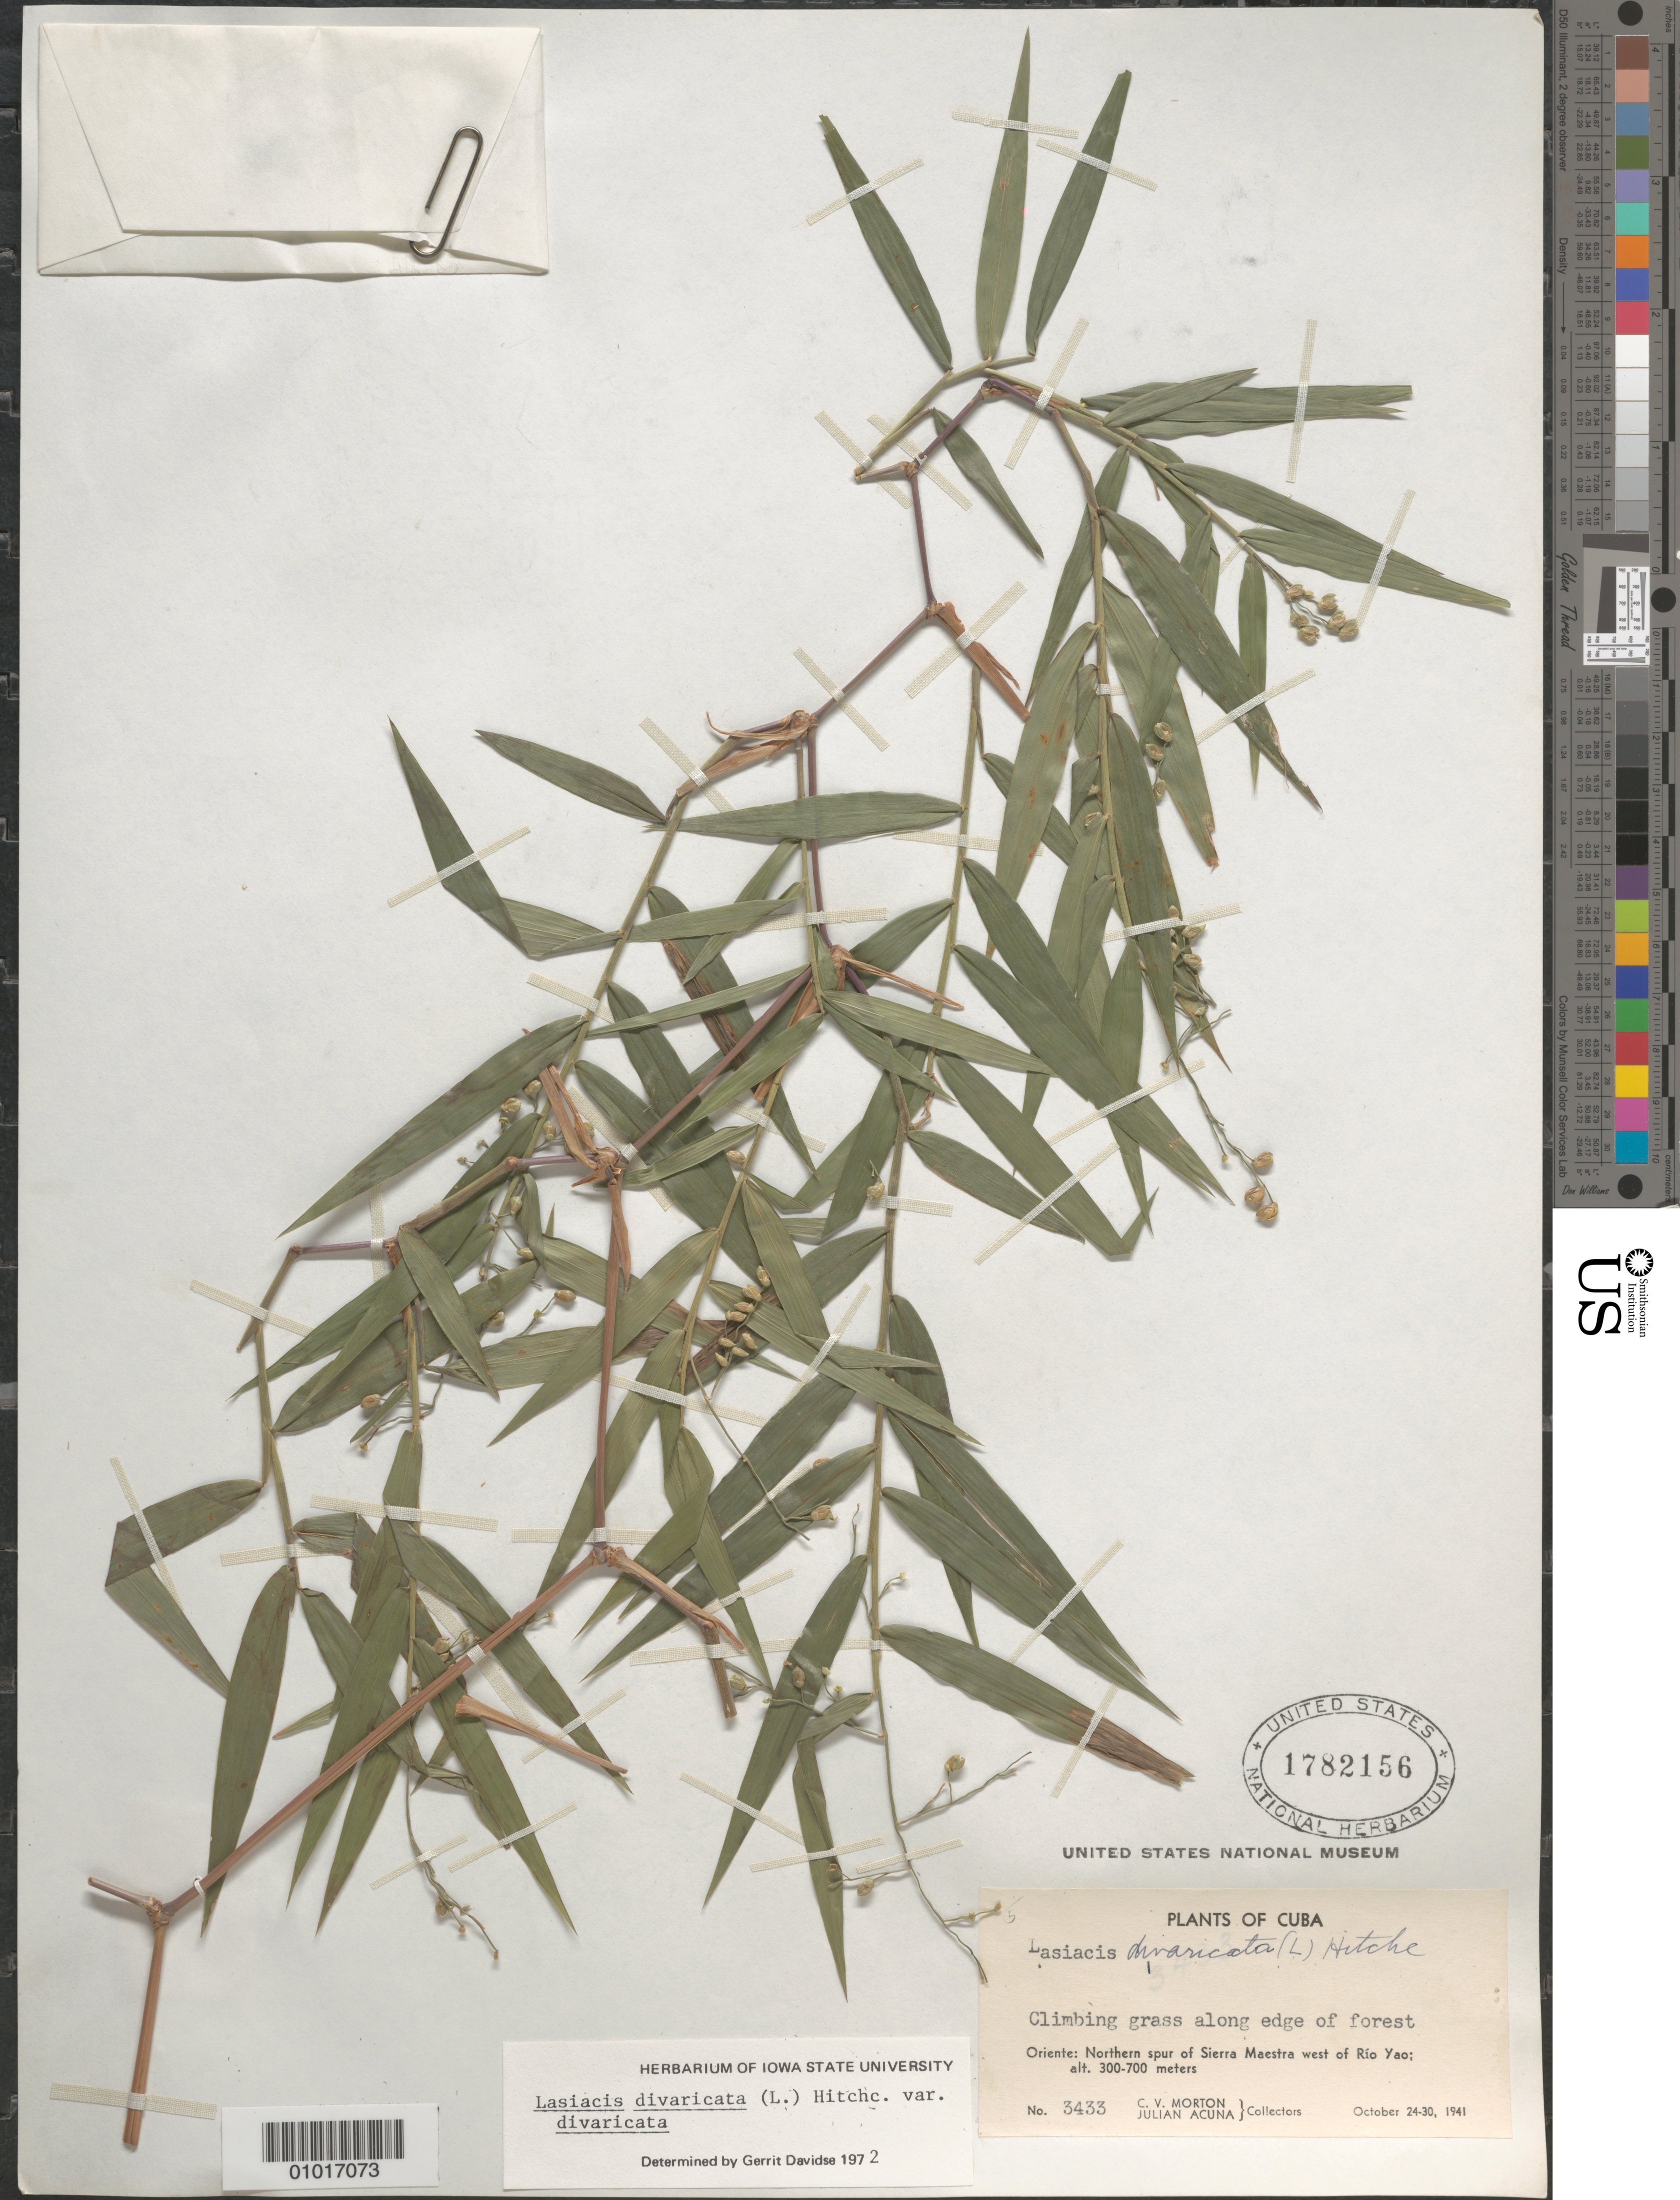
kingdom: Plantae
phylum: Tracheophyta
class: Liliopsida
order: Poales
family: Poaceae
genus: Lasiacis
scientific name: Lasiacis divaricata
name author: (L.) Hitchc.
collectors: C. V. Morton & J. Acuña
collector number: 3433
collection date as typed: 24 Oct 1941 to 30 Oct 1941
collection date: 1941-10-24/1941-10-30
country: Cuba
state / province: Oriente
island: Cuba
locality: Oriente: Northern spur of Sierra Maestra west of Rio Yao;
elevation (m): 300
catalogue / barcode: US 1782156